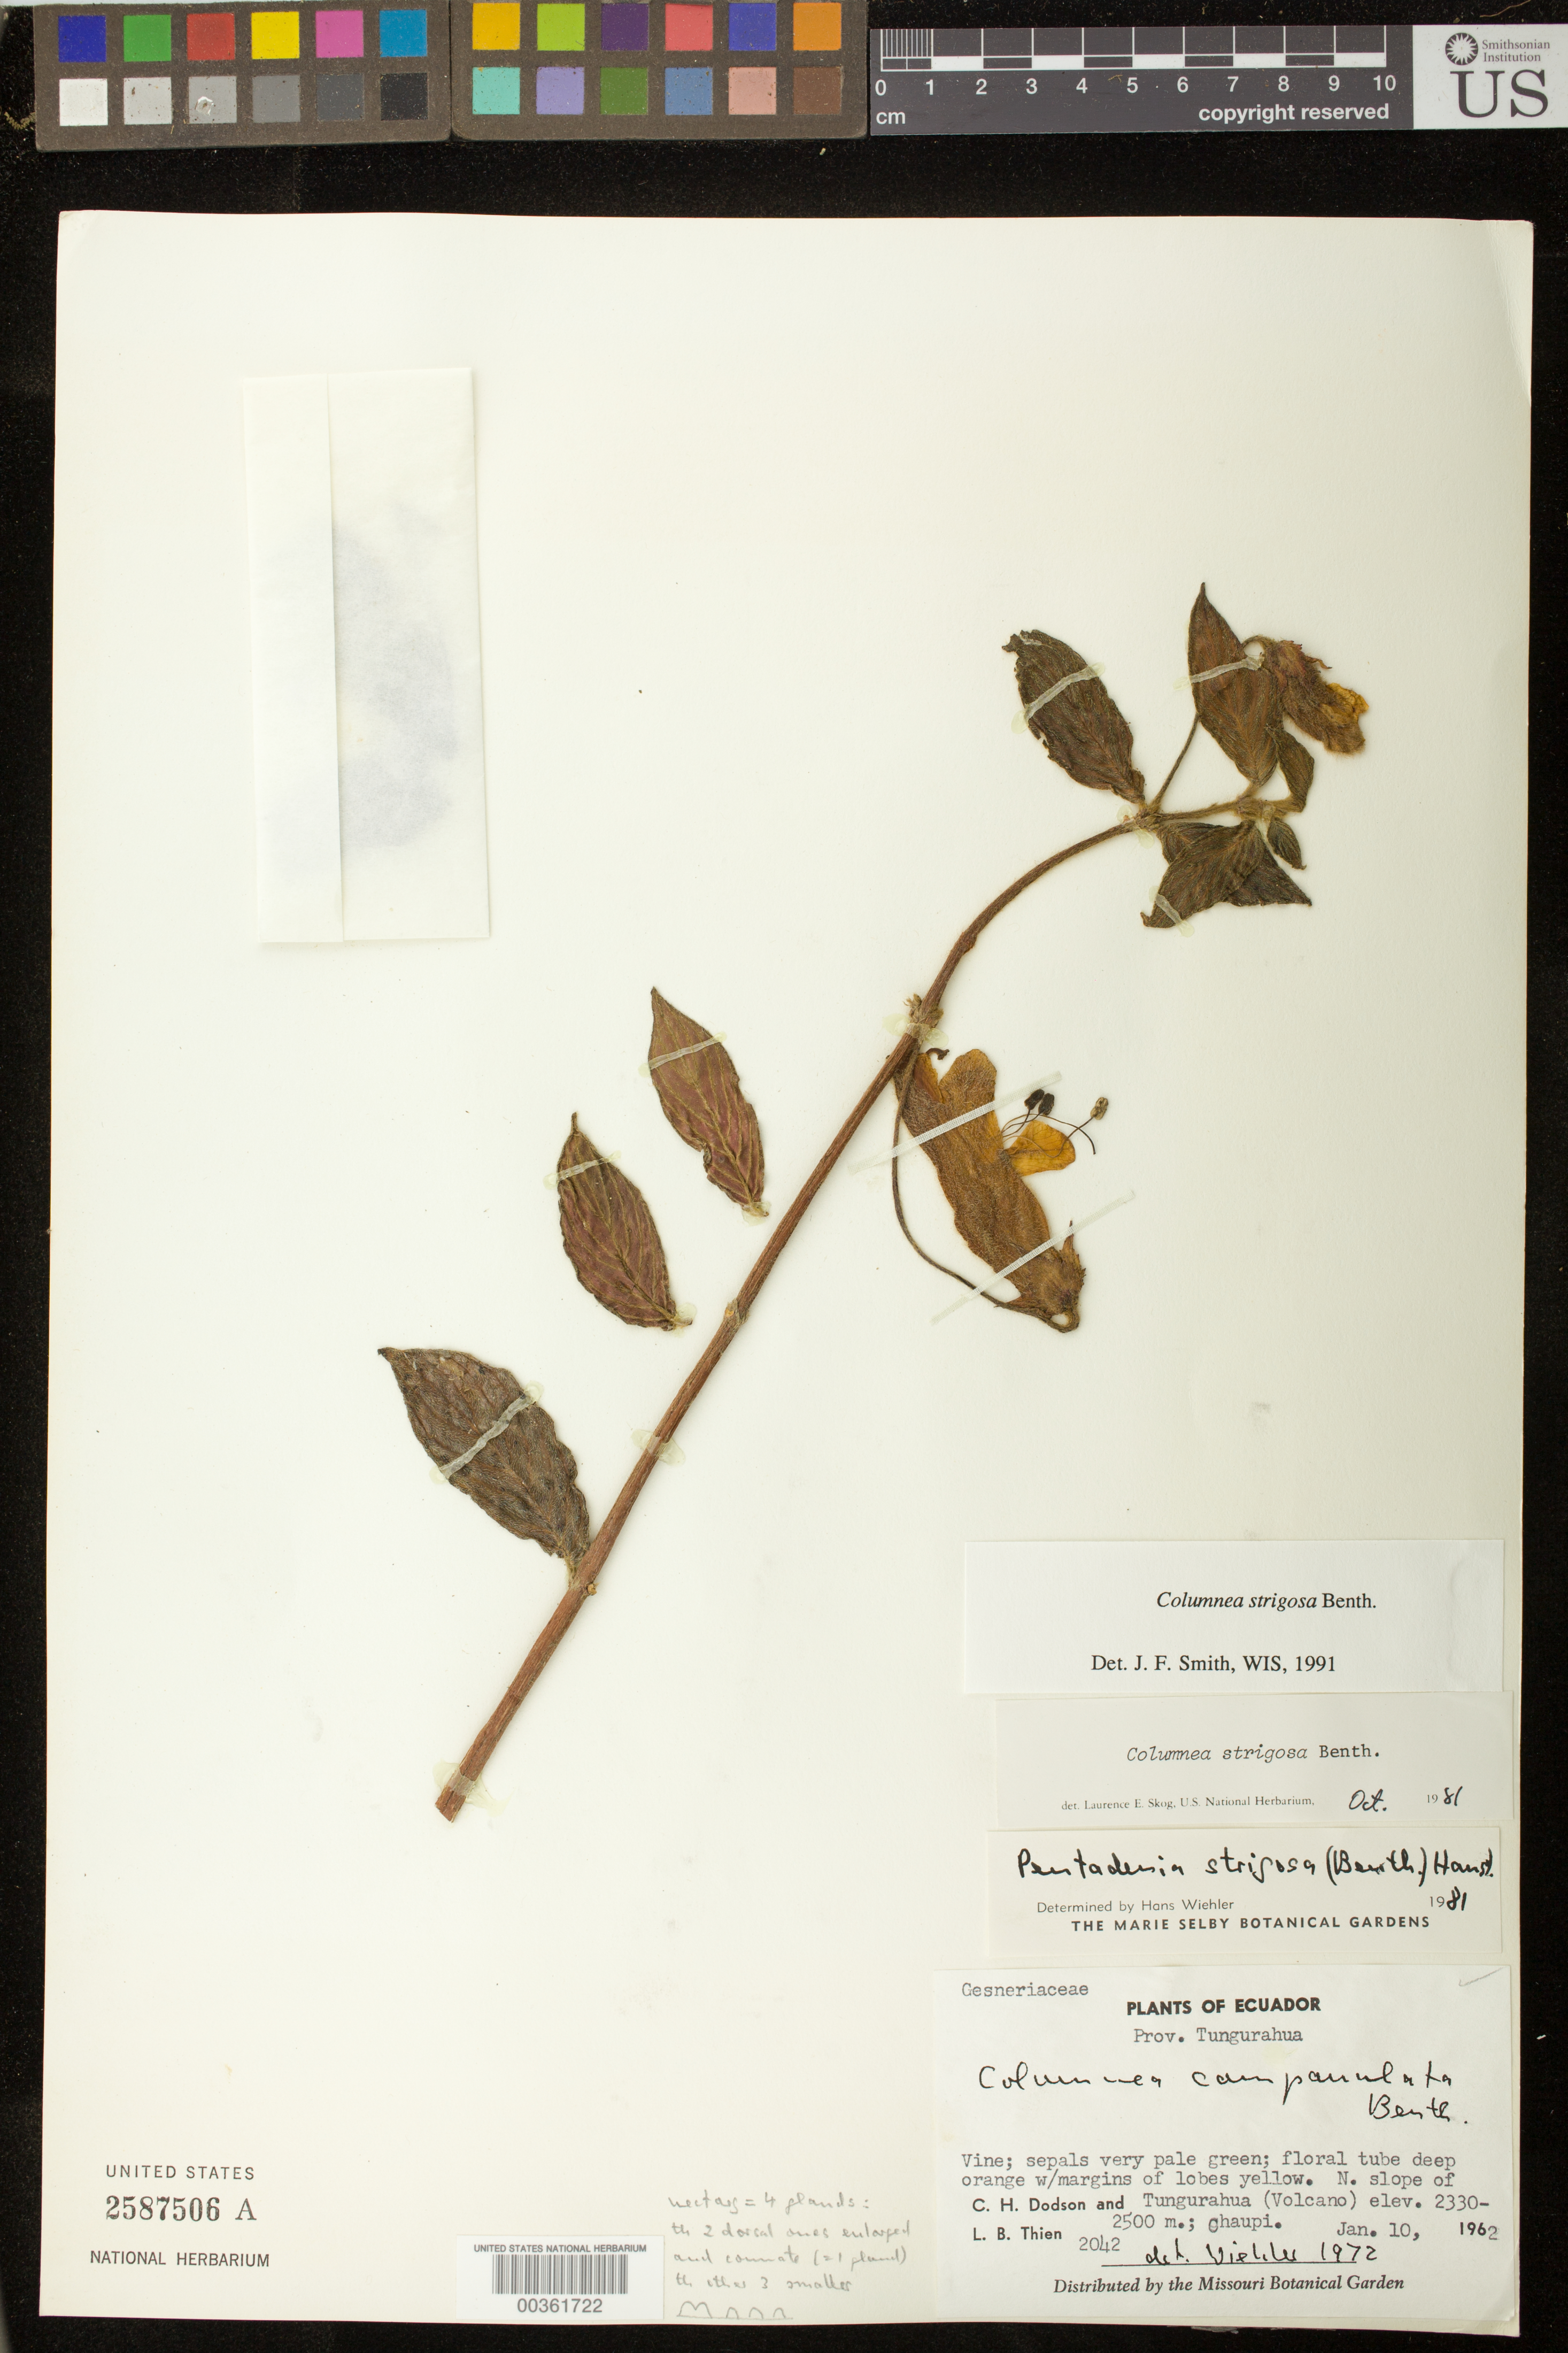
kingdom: Plantae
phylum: Tracheophyta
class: Magnoliopsida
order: Lamiales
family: Gesneriaceae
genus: Columnea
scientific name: Columnea strigosa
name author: Benth.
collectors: C. H. Dodson & L. Thien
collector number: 2042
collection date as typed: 10 Jan 1962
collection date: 1962-01-10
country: Ecuador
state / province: Tungurahua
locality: N. slope of Tungurahua (volcano)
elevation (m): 2330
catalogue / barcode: US 2587506A